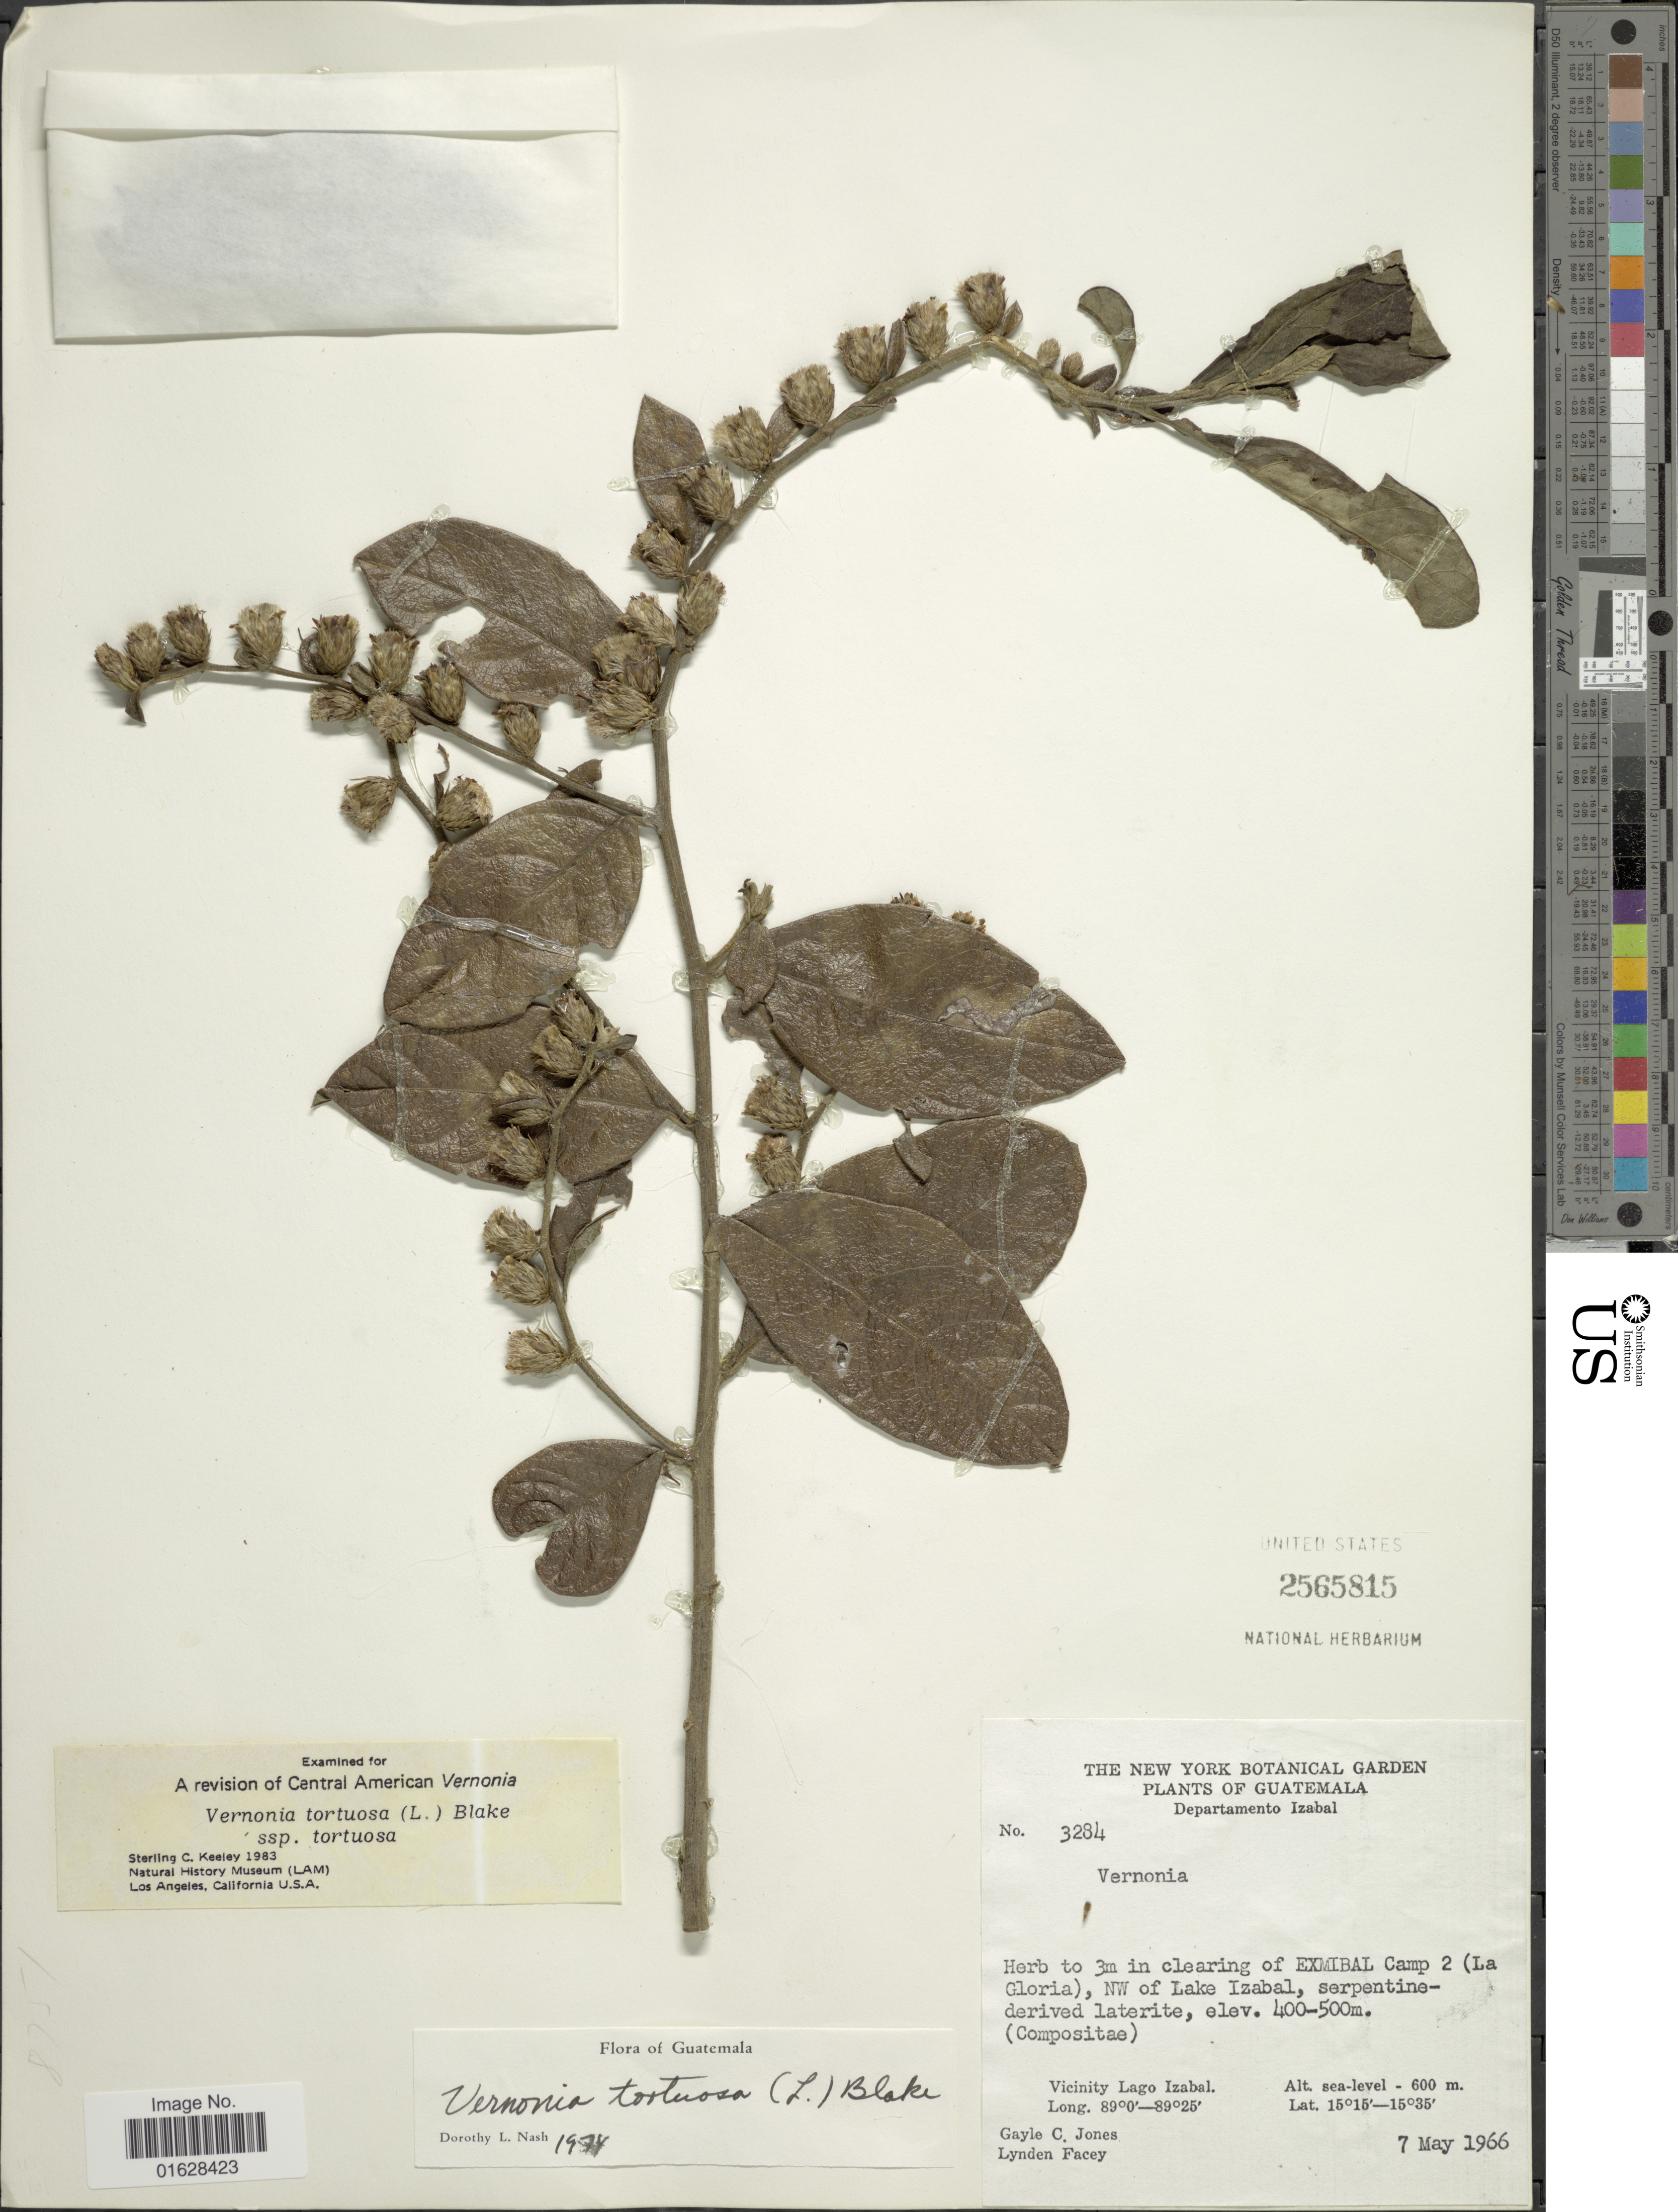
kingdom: Plantae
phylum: Tracheophyta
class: Magnoliopsida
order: Asterales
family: Asteraceae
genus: Lepidaploa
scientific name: Lepidaploa tortuosa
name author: (L.) H. Rob.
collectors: G. C. Jones & L. Facey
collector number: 3284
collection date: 1966-05-07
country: Guatemala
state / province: Izabal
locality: Departamento Izabal, in clearing of Exmibal Camp 2 (La Gloria), NW of Lake Izabal, Vicinity of Lago Izabal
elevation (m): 600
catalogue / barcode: US 2565815